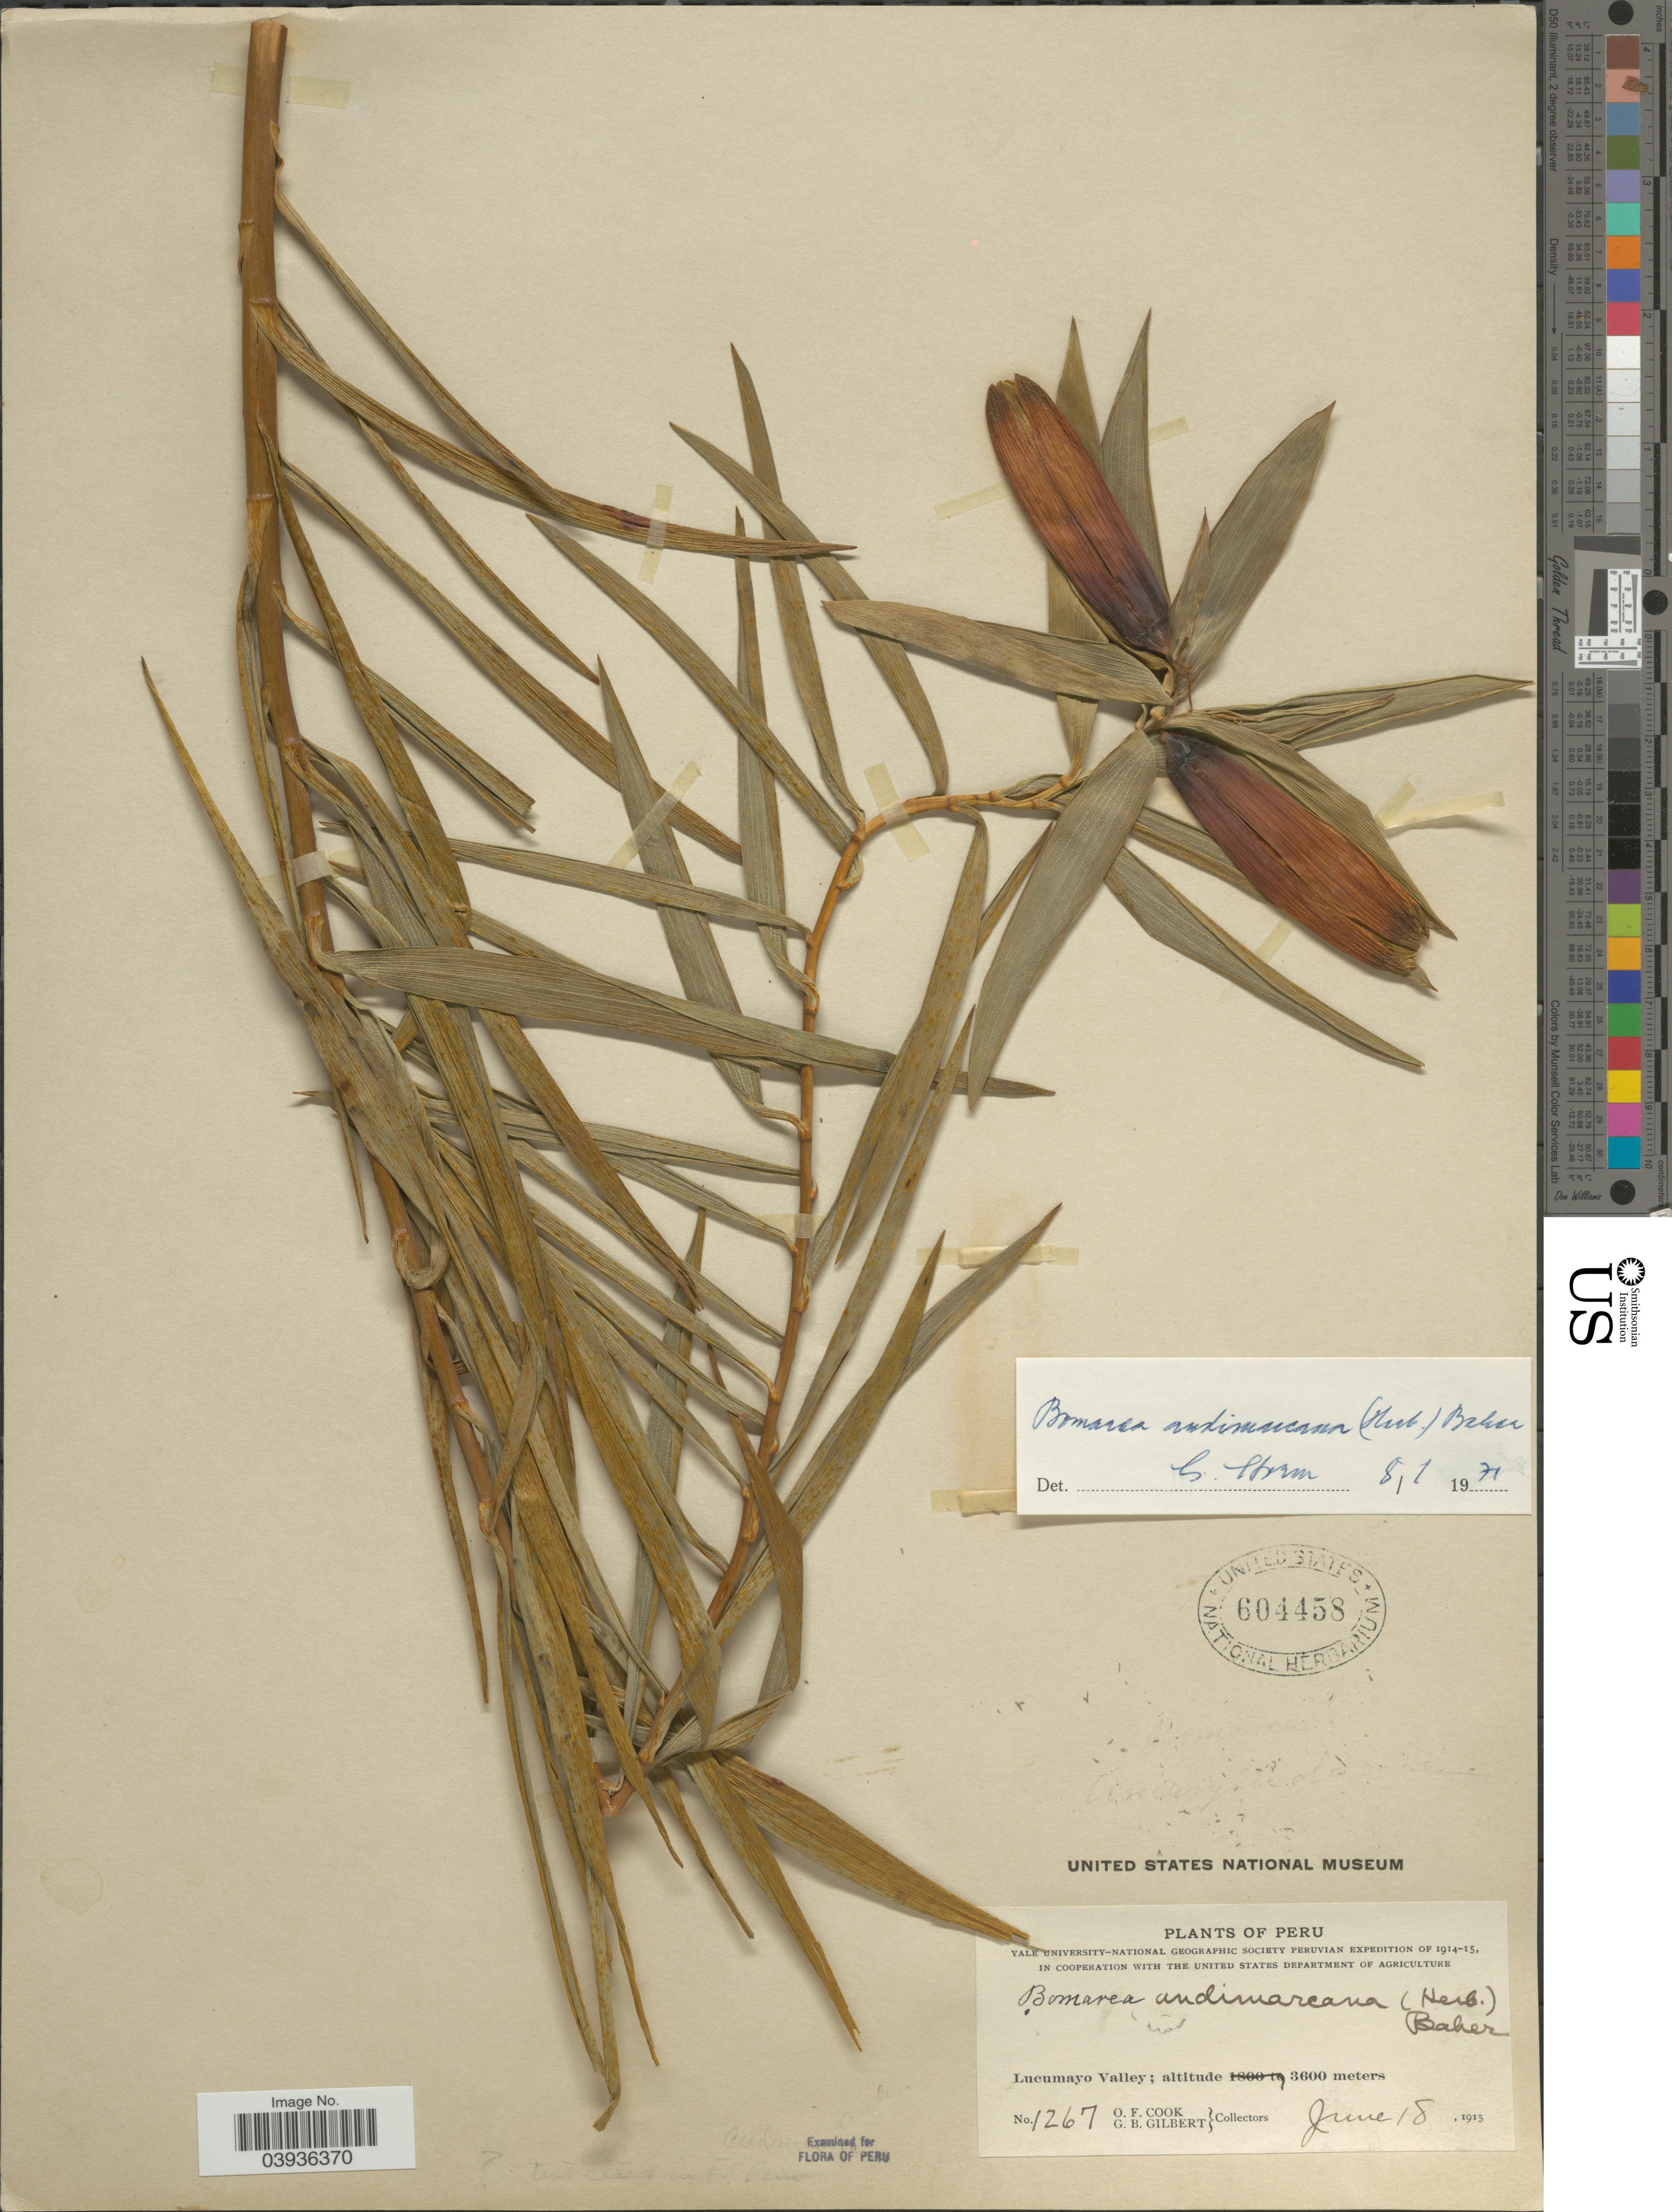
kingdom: Plantae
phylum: Tracheophyta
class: Liliopsida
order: Liliales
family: Alstroemeriaceae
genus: Bomarea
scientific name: Bomarea andimarcana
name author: (Herb.) Baker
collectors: O. F. Cook & G. B. Gilbert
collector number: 1267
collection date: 1915-06-18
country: Peru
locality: Lucumayo Valley.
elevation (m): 3600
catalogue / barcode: US 604458